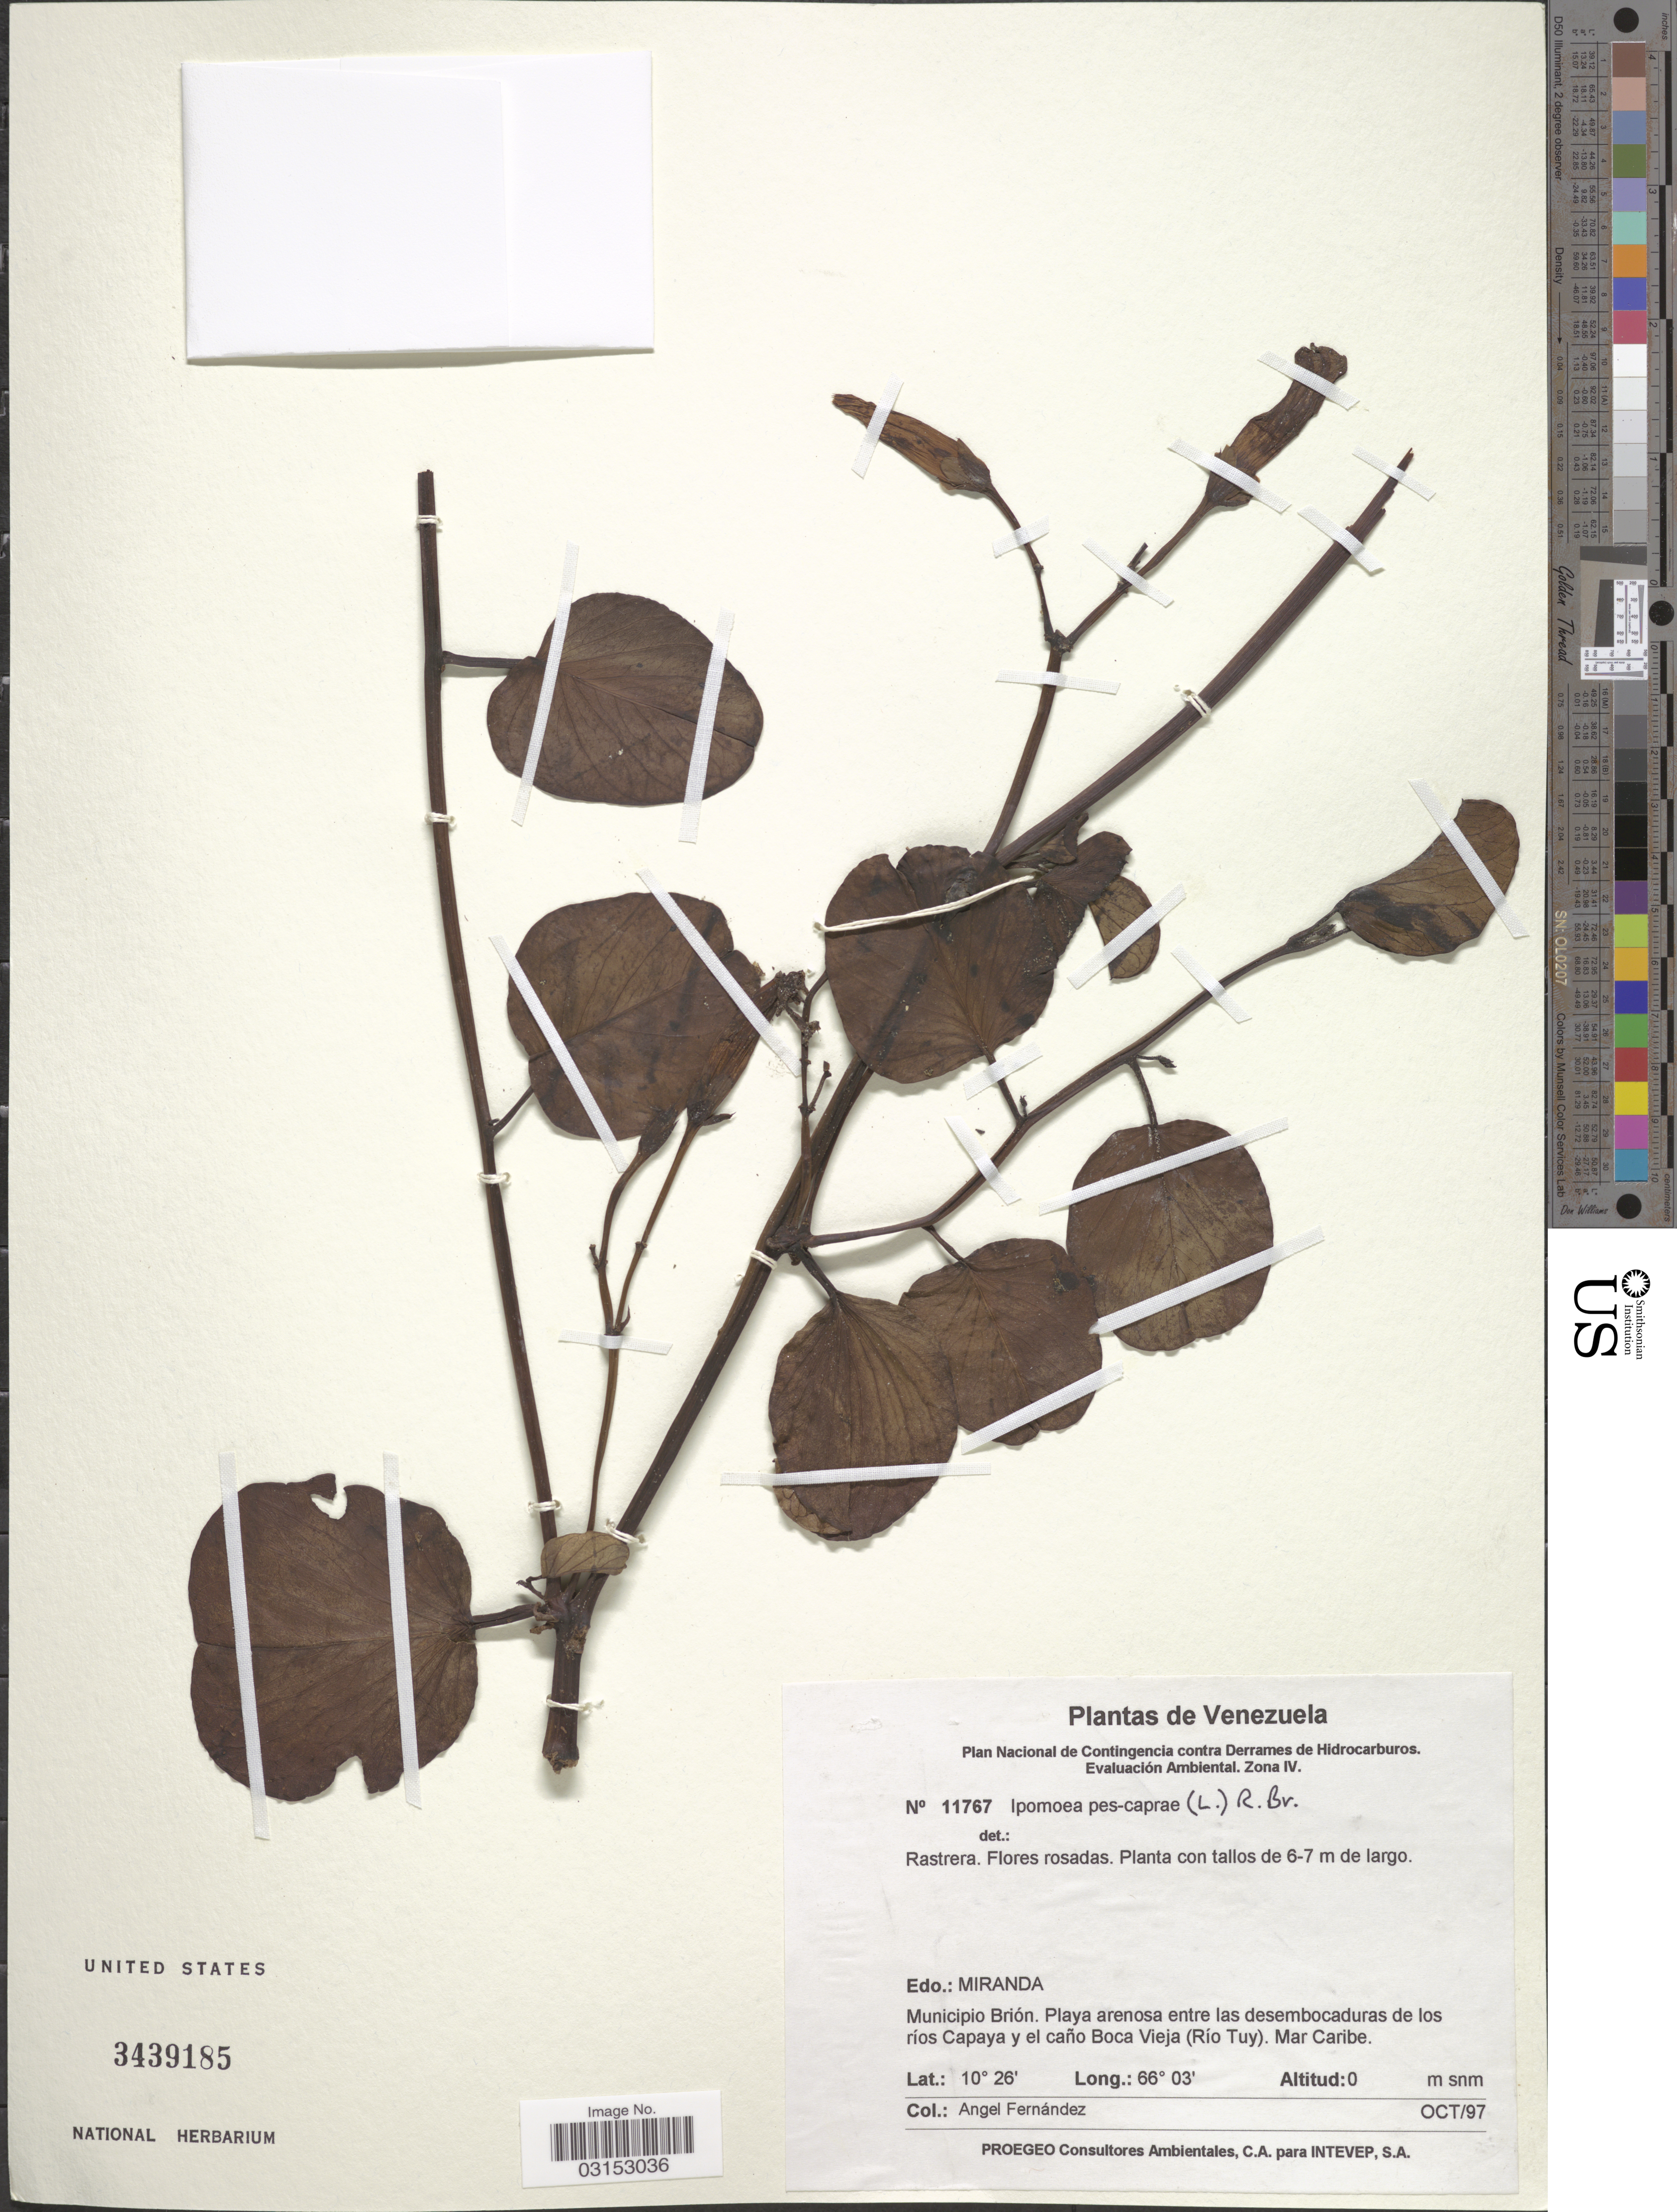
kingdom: Plantae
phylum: Tracheophyta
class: Magnoliopsida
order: Solanales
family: Convolvulaceae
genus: Ipomoea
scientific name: Ipomoea pes-caprae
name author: (L.) R. Br.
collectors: Á. Fernández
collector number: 11767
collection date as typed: Transcribed d/m/y: /10/97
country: Venezuela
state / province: Miranda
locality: Municipio Brión. Playa arenosa entre las desembocaduras de los ríos Capaya y el caño Boca Vieja (Río Tuy). Mar Caribe.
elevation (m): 0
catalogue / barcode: US 3439185